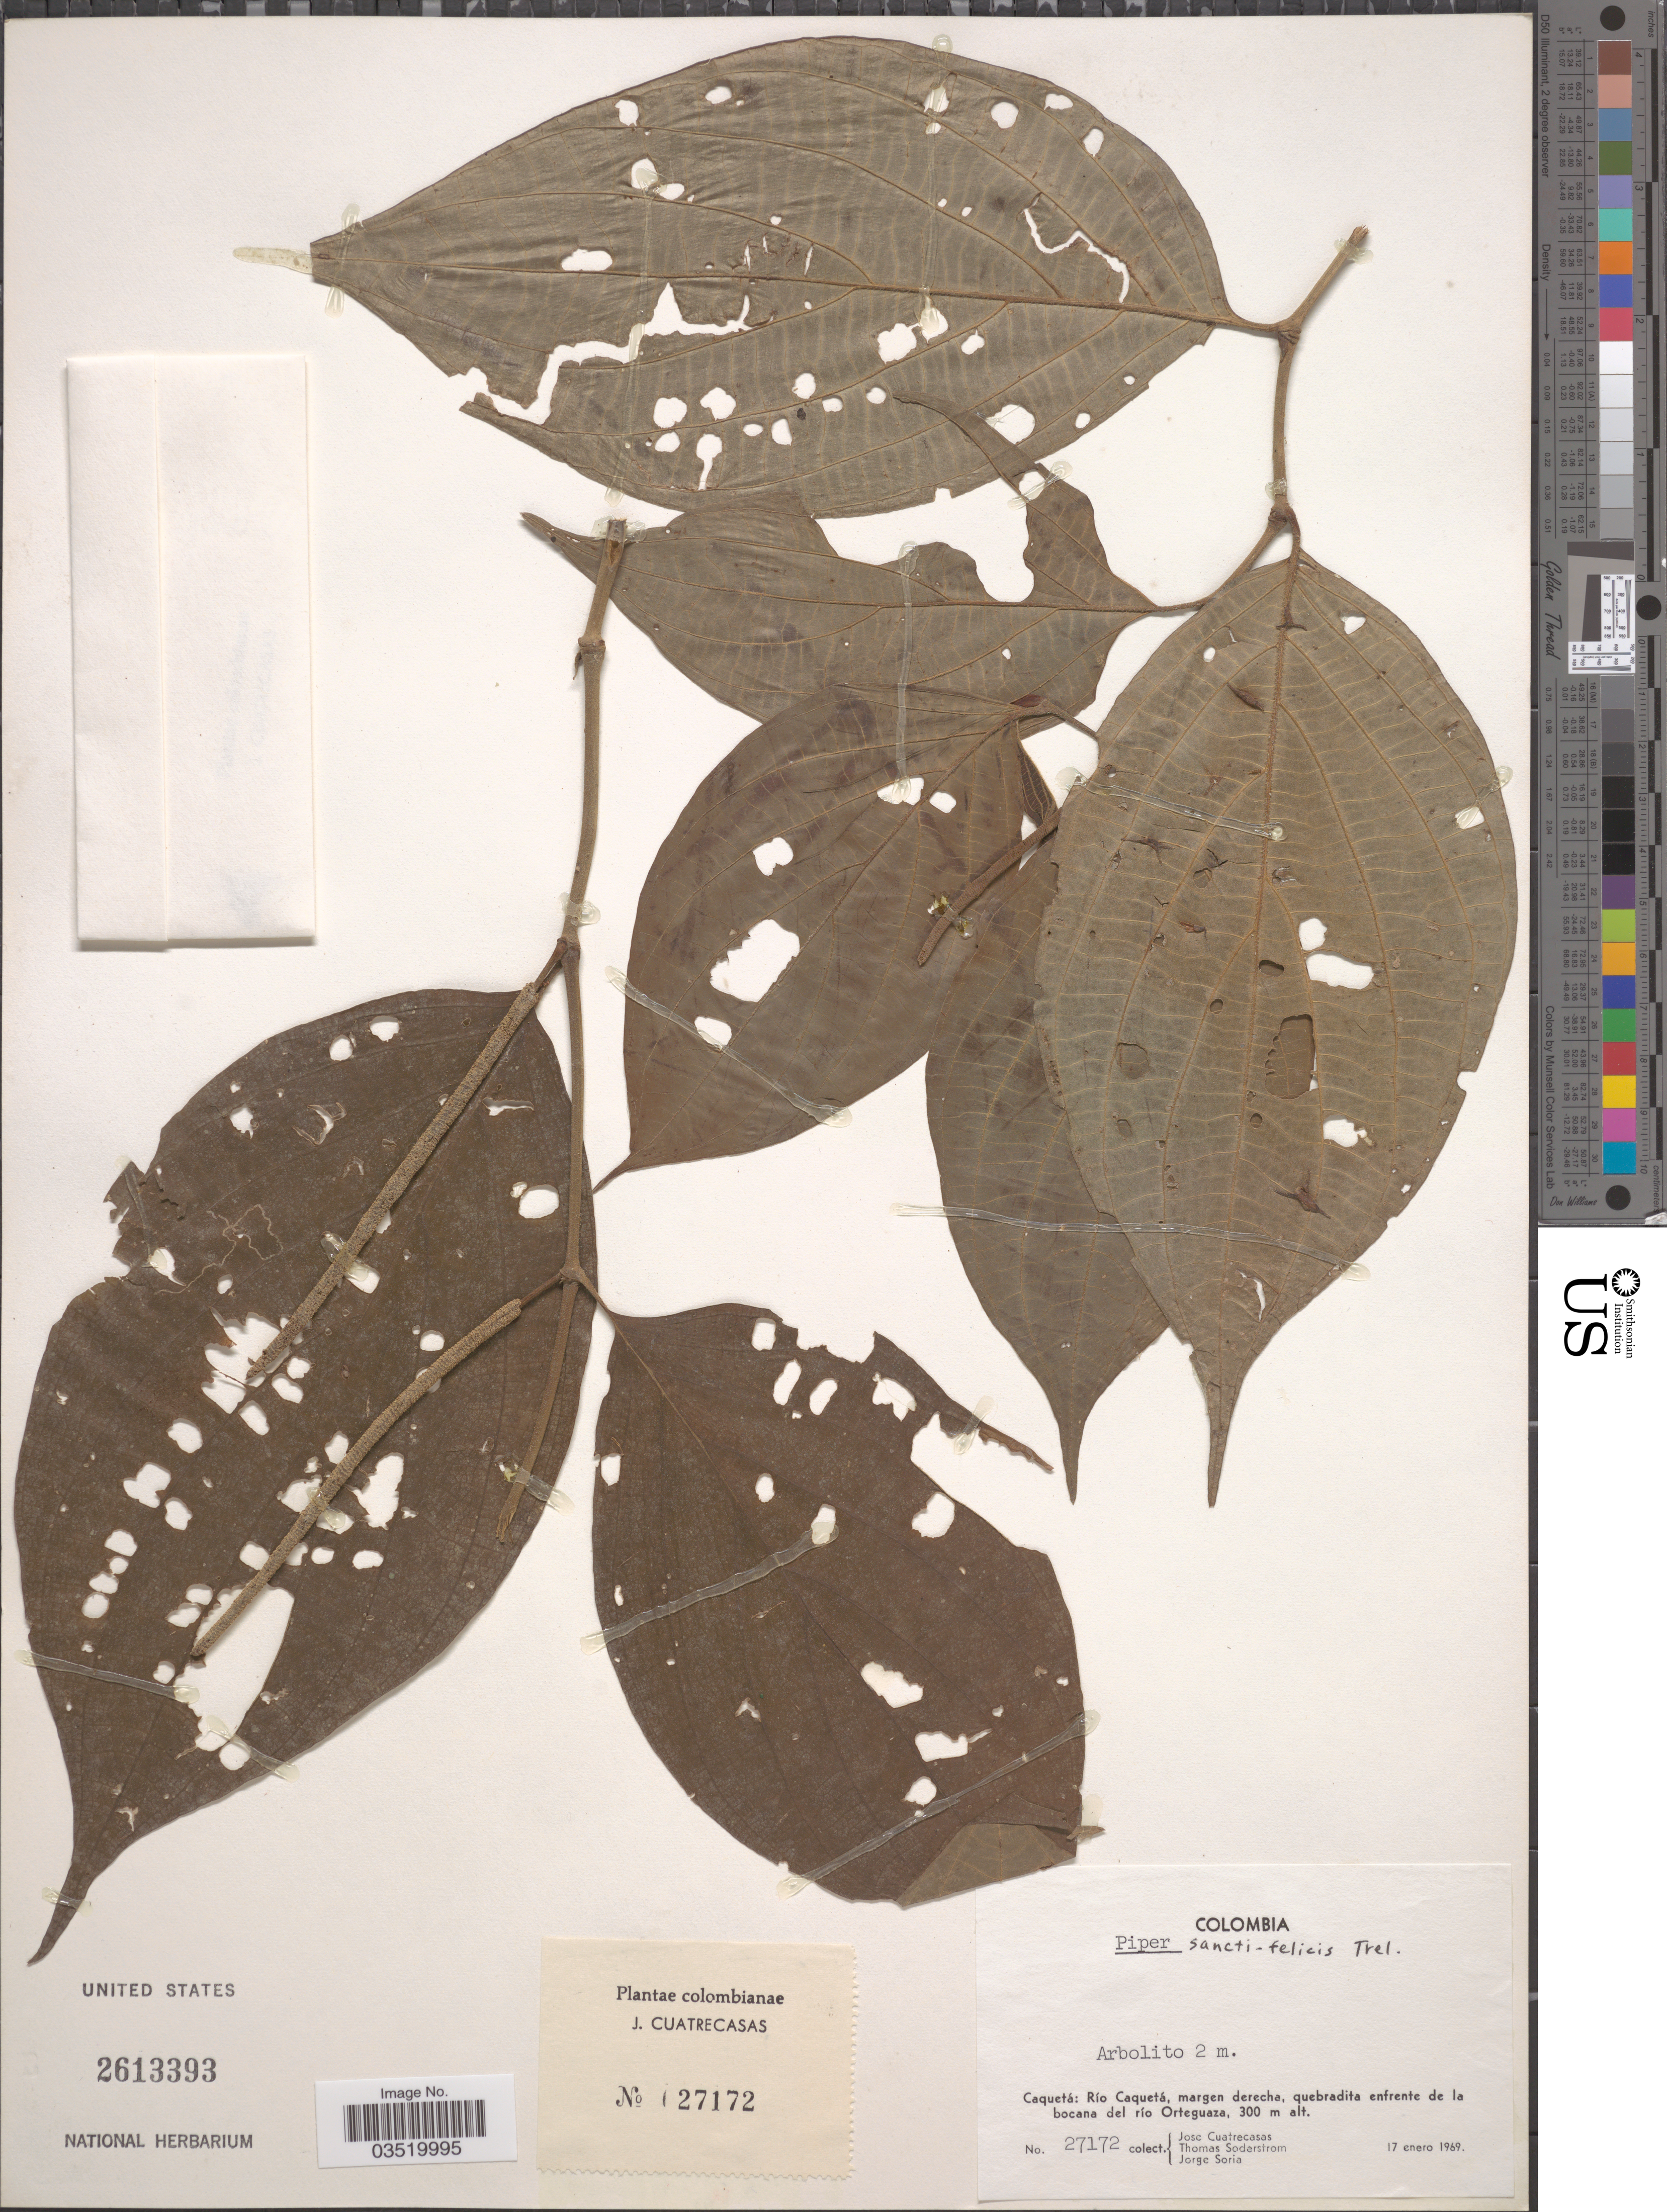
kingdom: Plantae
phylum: Tracheophyta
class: Magnoliopsida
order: Piperales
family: Piperaceae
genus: Piper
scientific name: Piper hispidum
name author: Sw.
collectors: J. Cuatrecasas, T. R. Soderstrom & J. Soria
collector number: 27172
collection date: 1969-01-17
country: Colombia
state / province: Caquetá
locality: Río Caquetá, margen derecha, quebradita enfrente de la bocana del río Orteguaza.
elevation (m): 300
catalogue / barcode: US 2613393